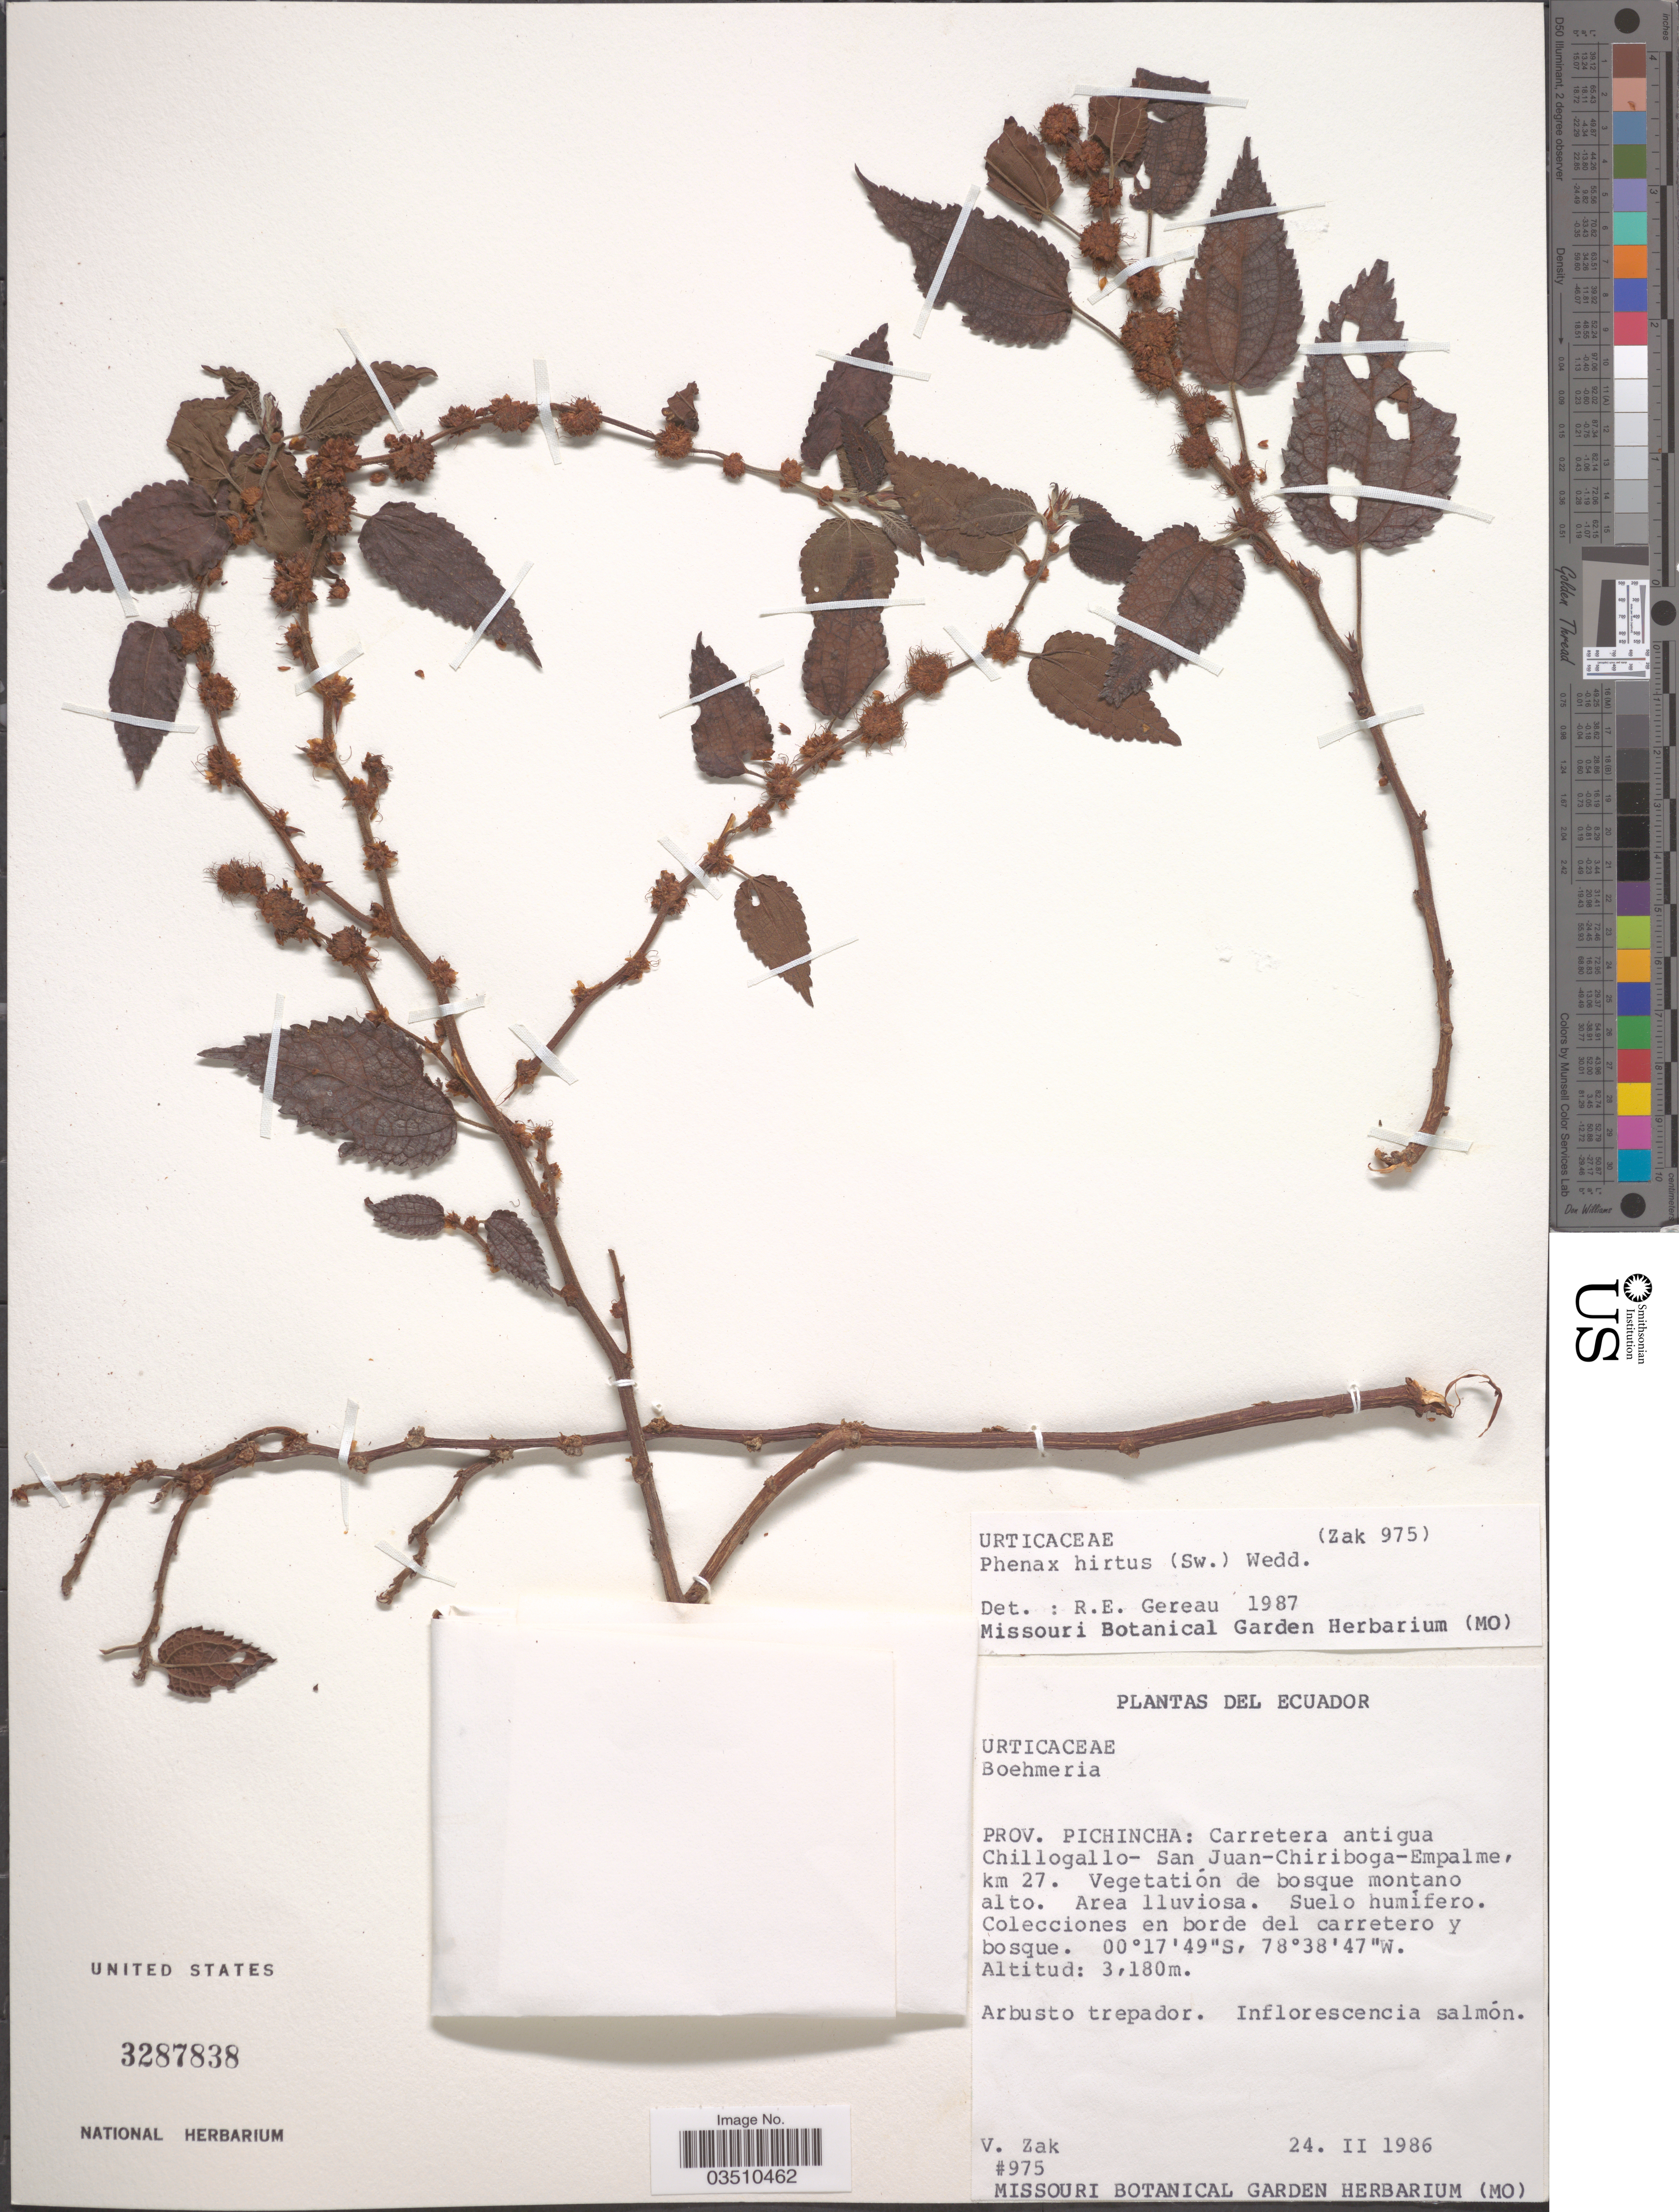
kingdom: Plantae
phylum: Tracheophyta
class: Magnoliopsida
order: Rosales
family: Urticaceae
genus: Phenax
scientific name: Phenax hirtus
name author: (Sw.) Wedd.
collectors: V. Zak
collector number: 975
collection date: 1986-02-24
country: Ecuador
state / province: Pichincha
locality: Carretera antigua Chillogallo - San Juan - Chiriboga - Empalme, km 27.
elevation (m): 3180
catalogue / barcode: US 3287838